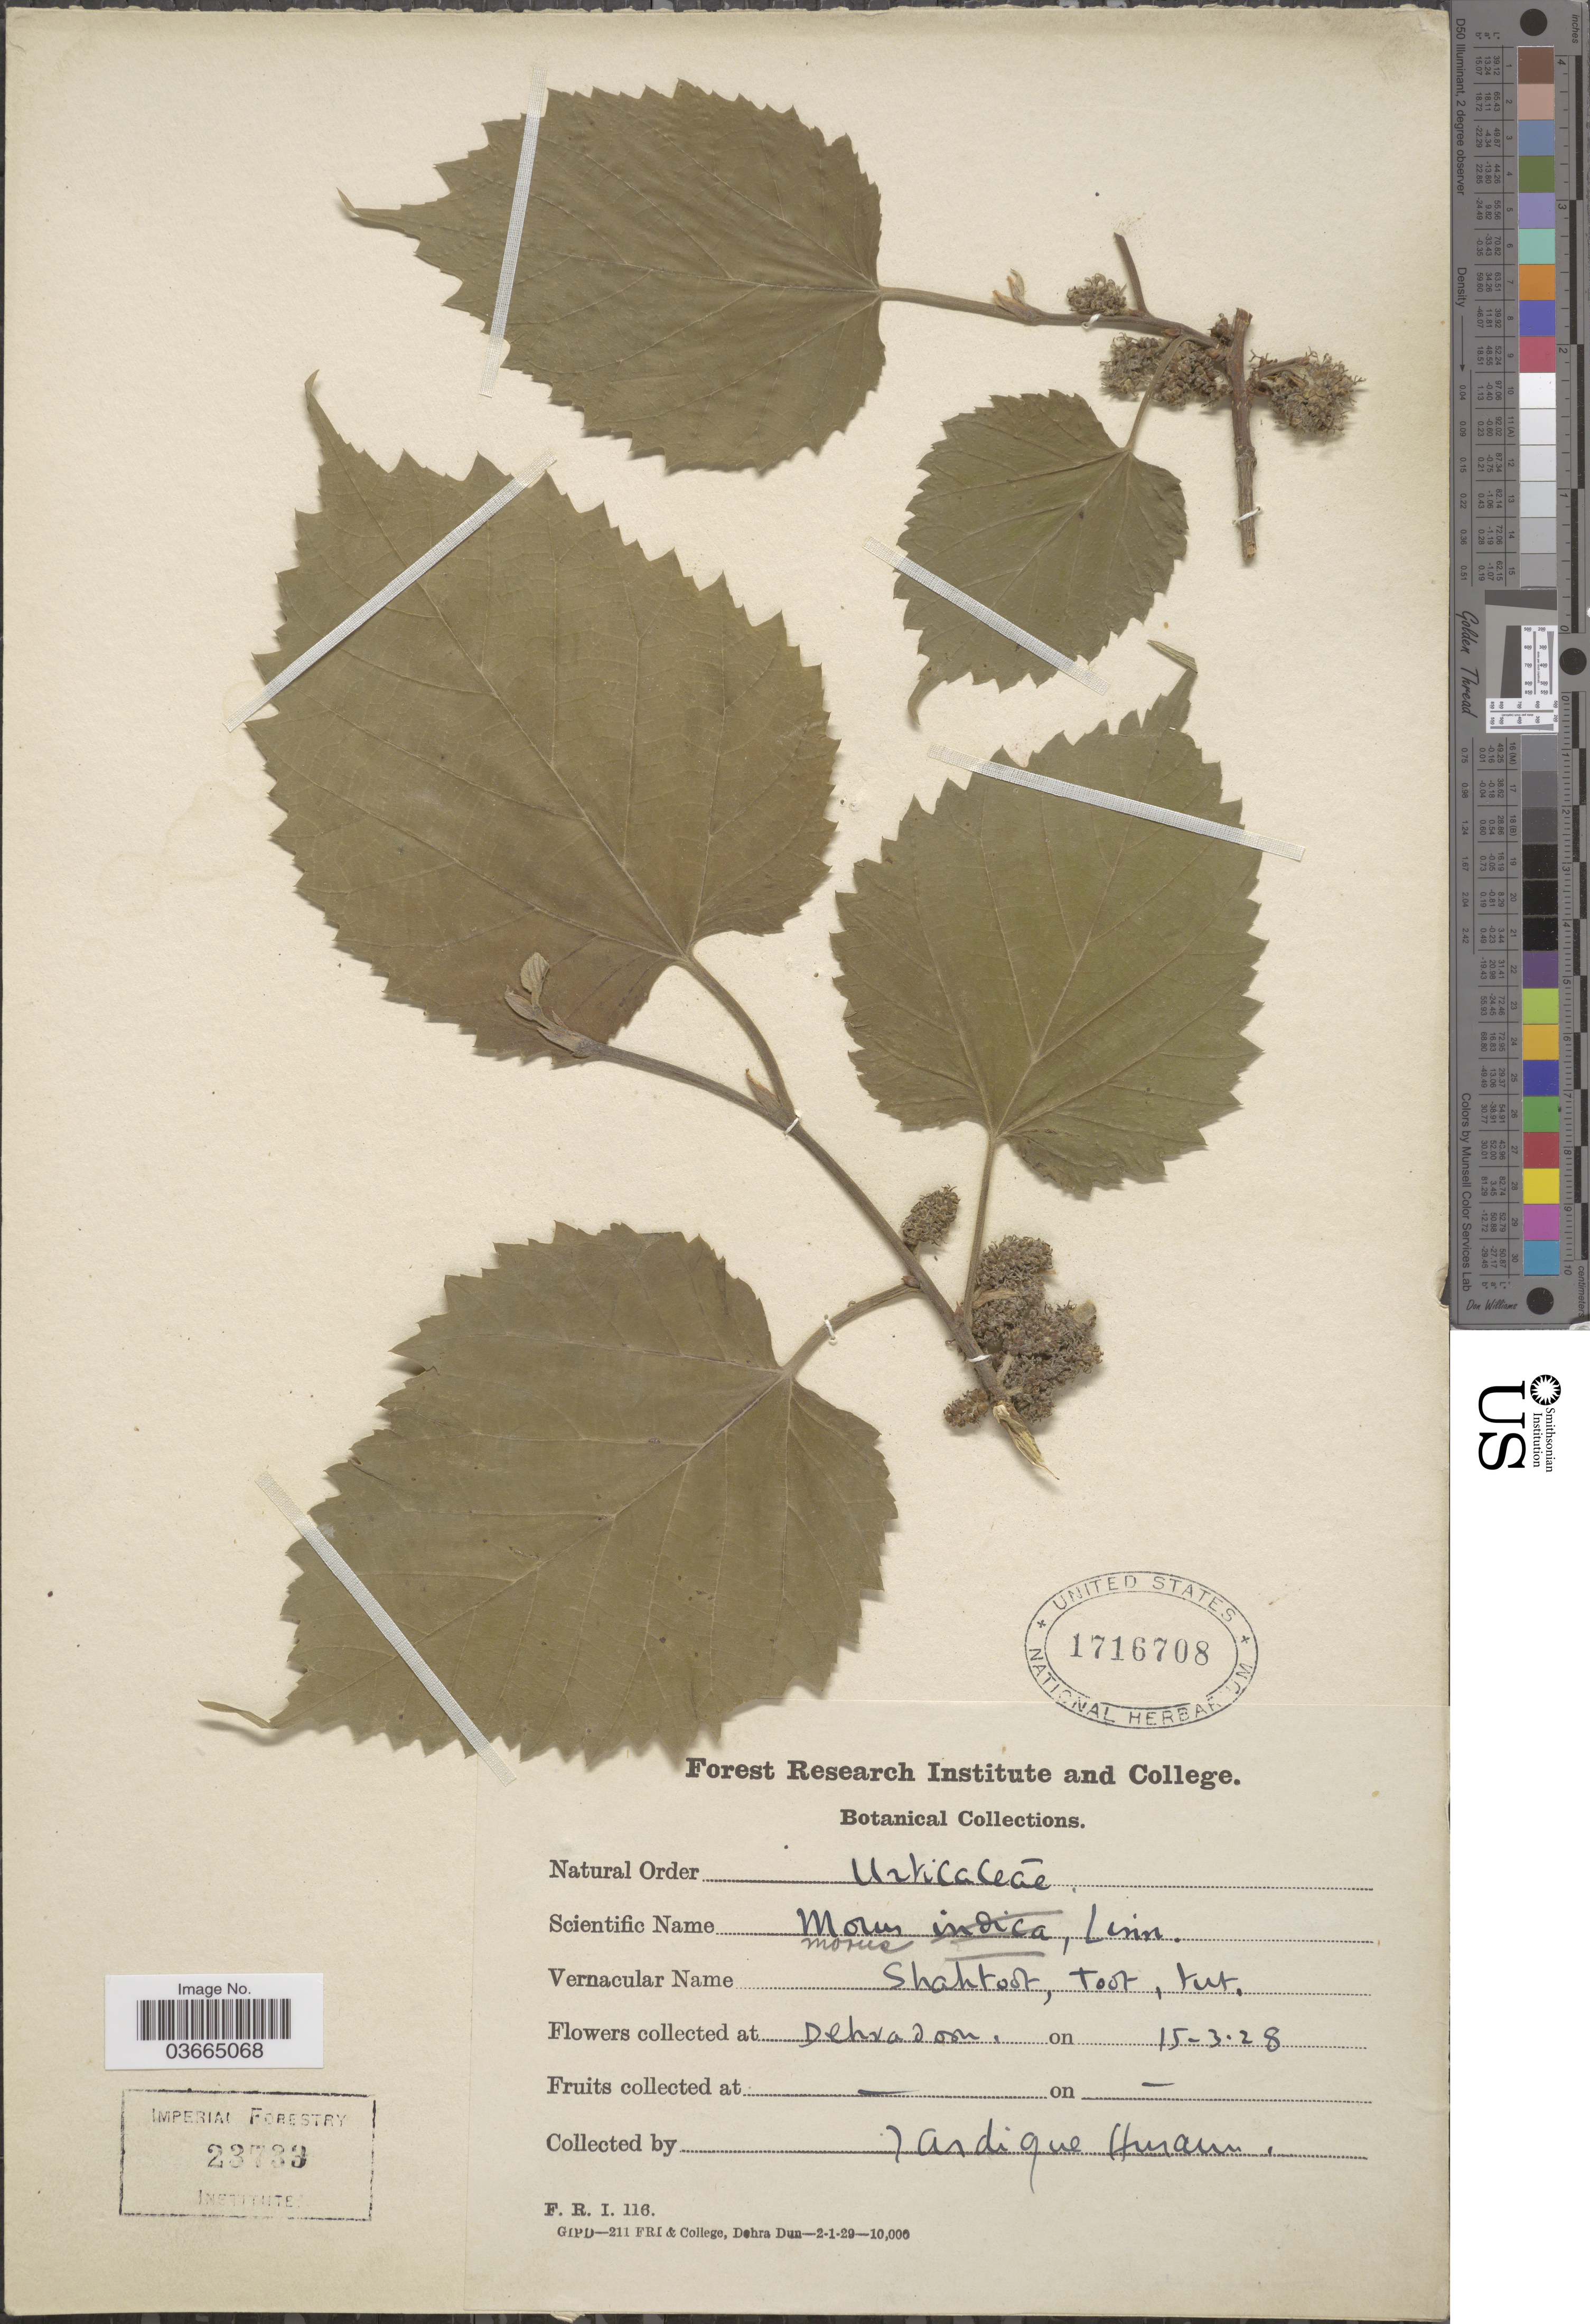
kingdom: Plantae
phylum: Tracheophyta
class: Magnoliopsida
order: Rosales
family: Moraceae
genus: Morus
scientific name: Morus sp.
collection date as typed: Transcribed d/m/y: 15/3/28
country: India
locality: Dehradoon.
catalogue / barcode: US 1716708